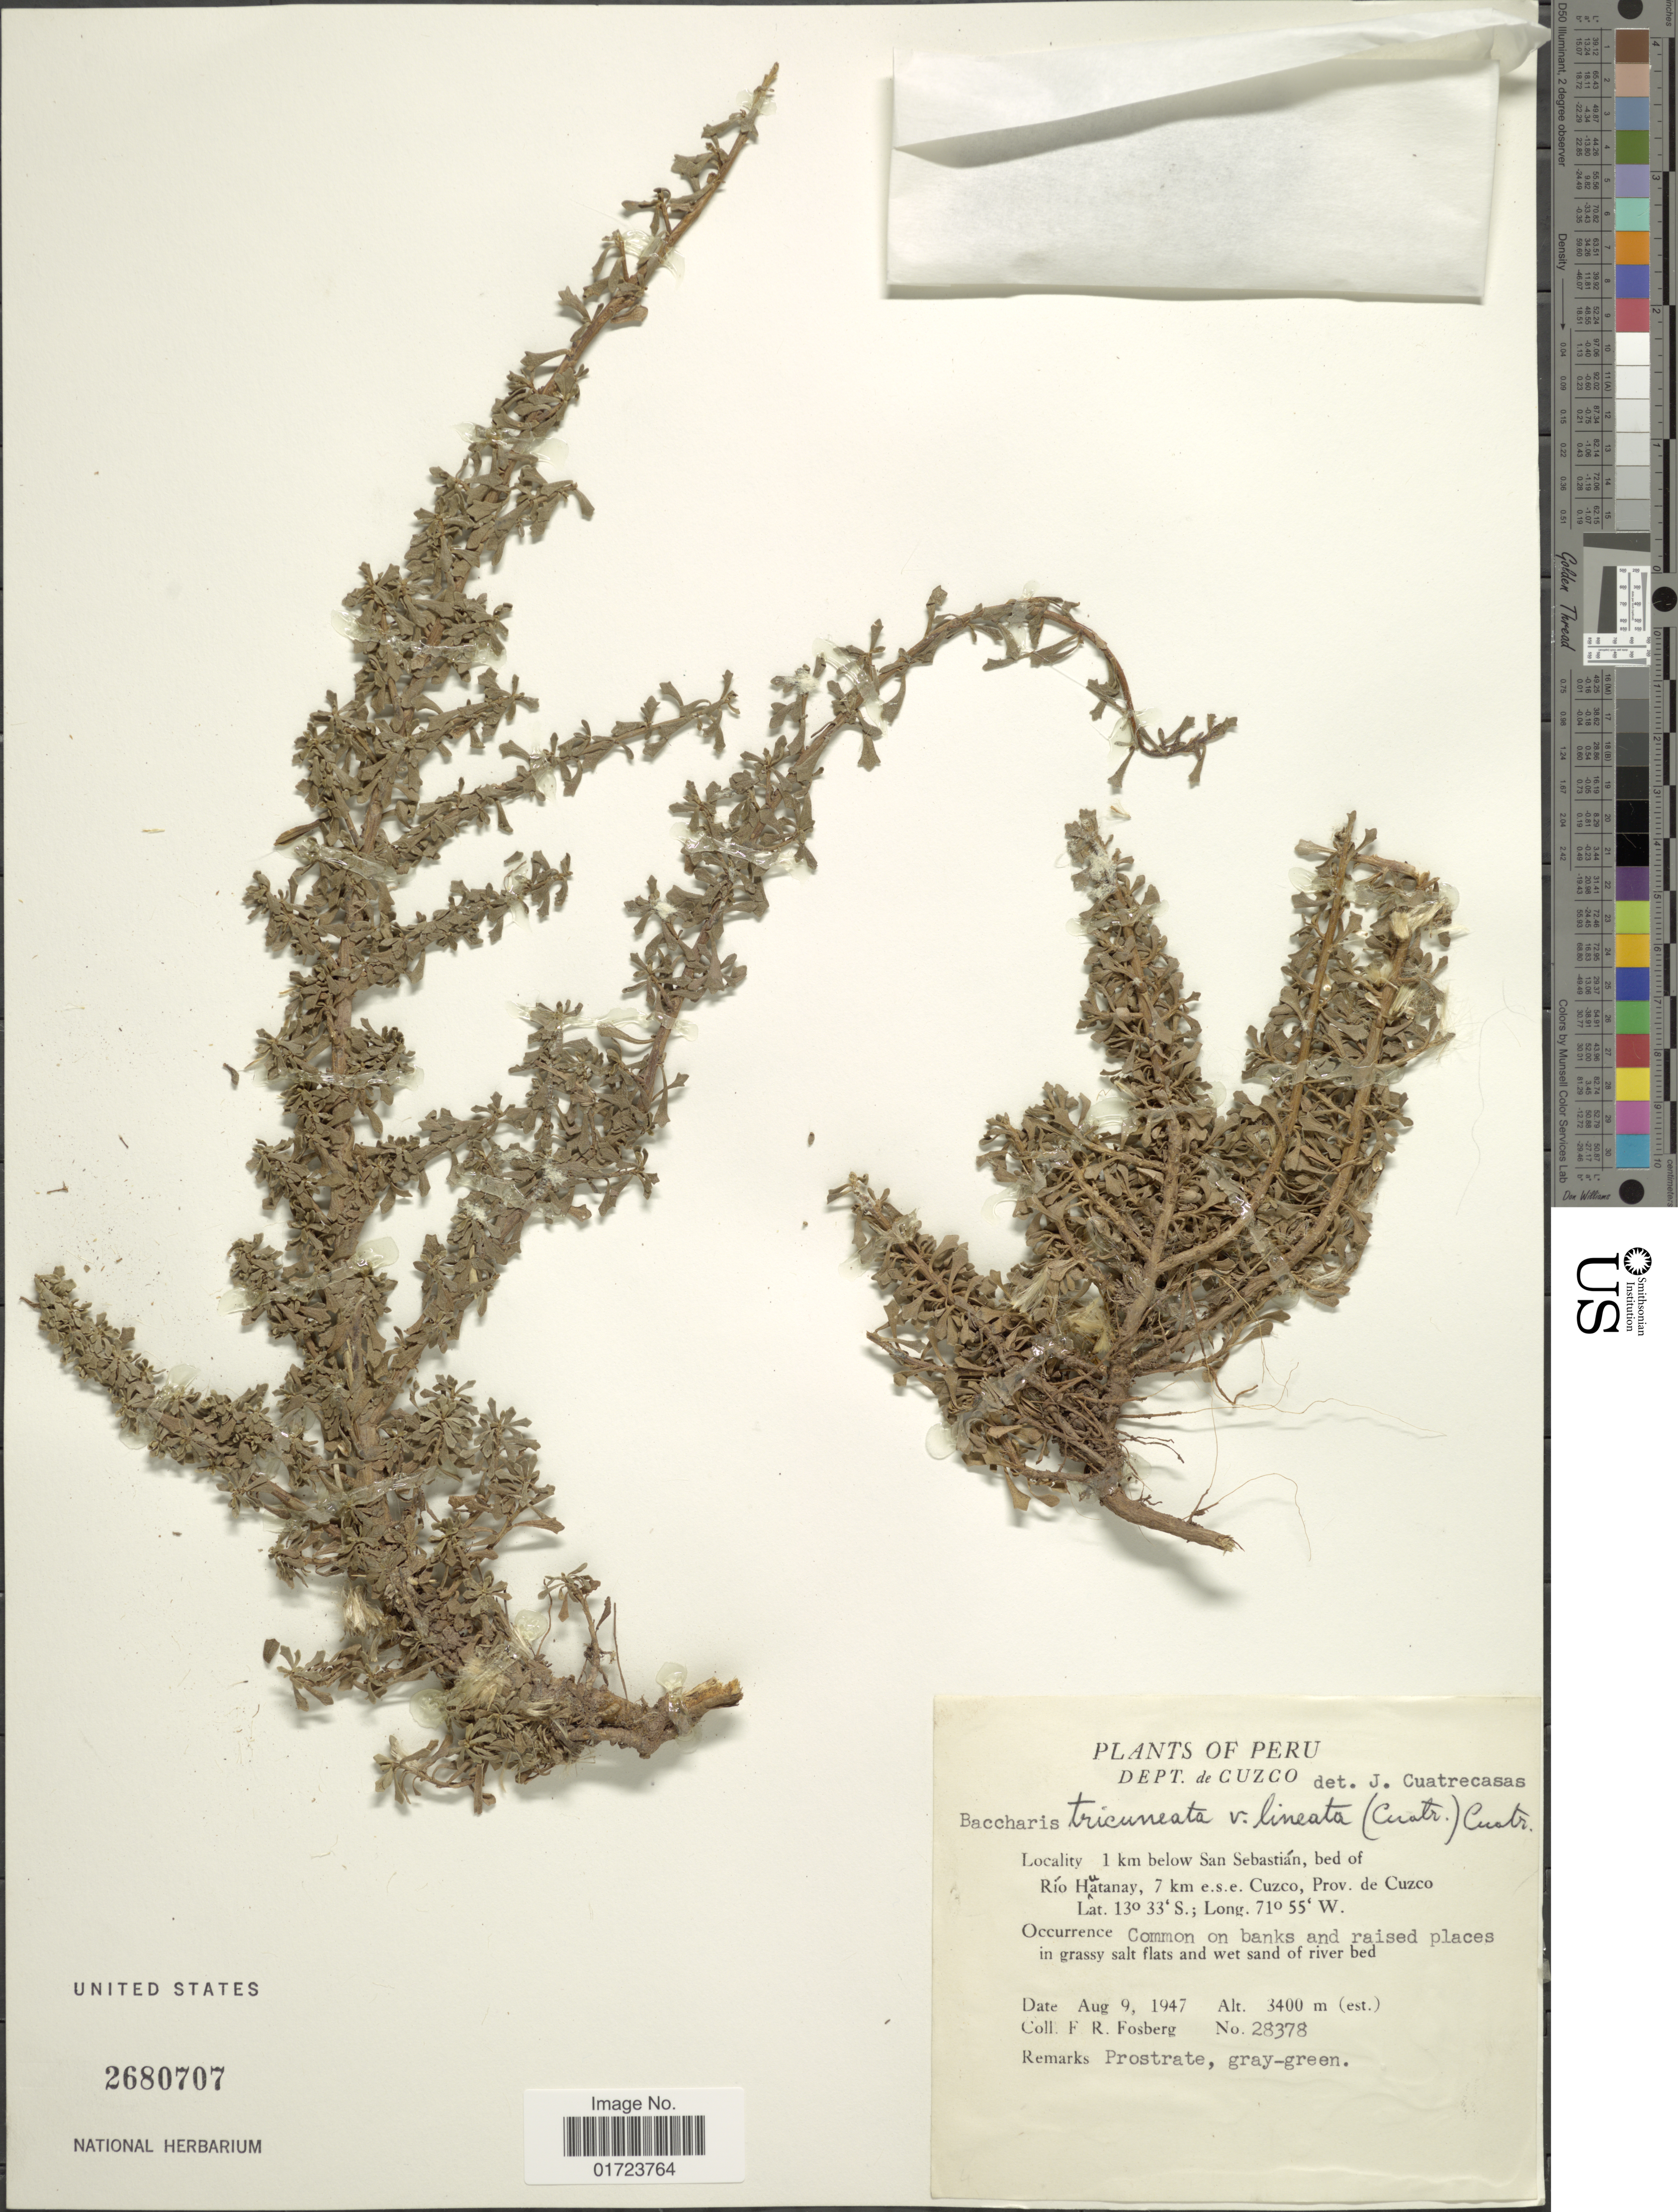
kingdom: Plantae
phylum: Tracheophyta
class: Magnoliopsida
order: Asterales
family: Asteraceae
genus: Baccharis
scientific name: Baccharis tricuneata var. lineata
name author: Cuatrec.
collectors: F. R. Fosberg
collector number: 28378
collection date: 1947-08-09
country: Peru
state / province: Cusco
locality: Dept. de Cuzco. 1 km below San Sebvastian, bed of Rio Hatanay, 7 km e.s.e. Cuzco, Prov. de Cuzco.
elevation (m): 3400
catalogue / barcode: US 2680707